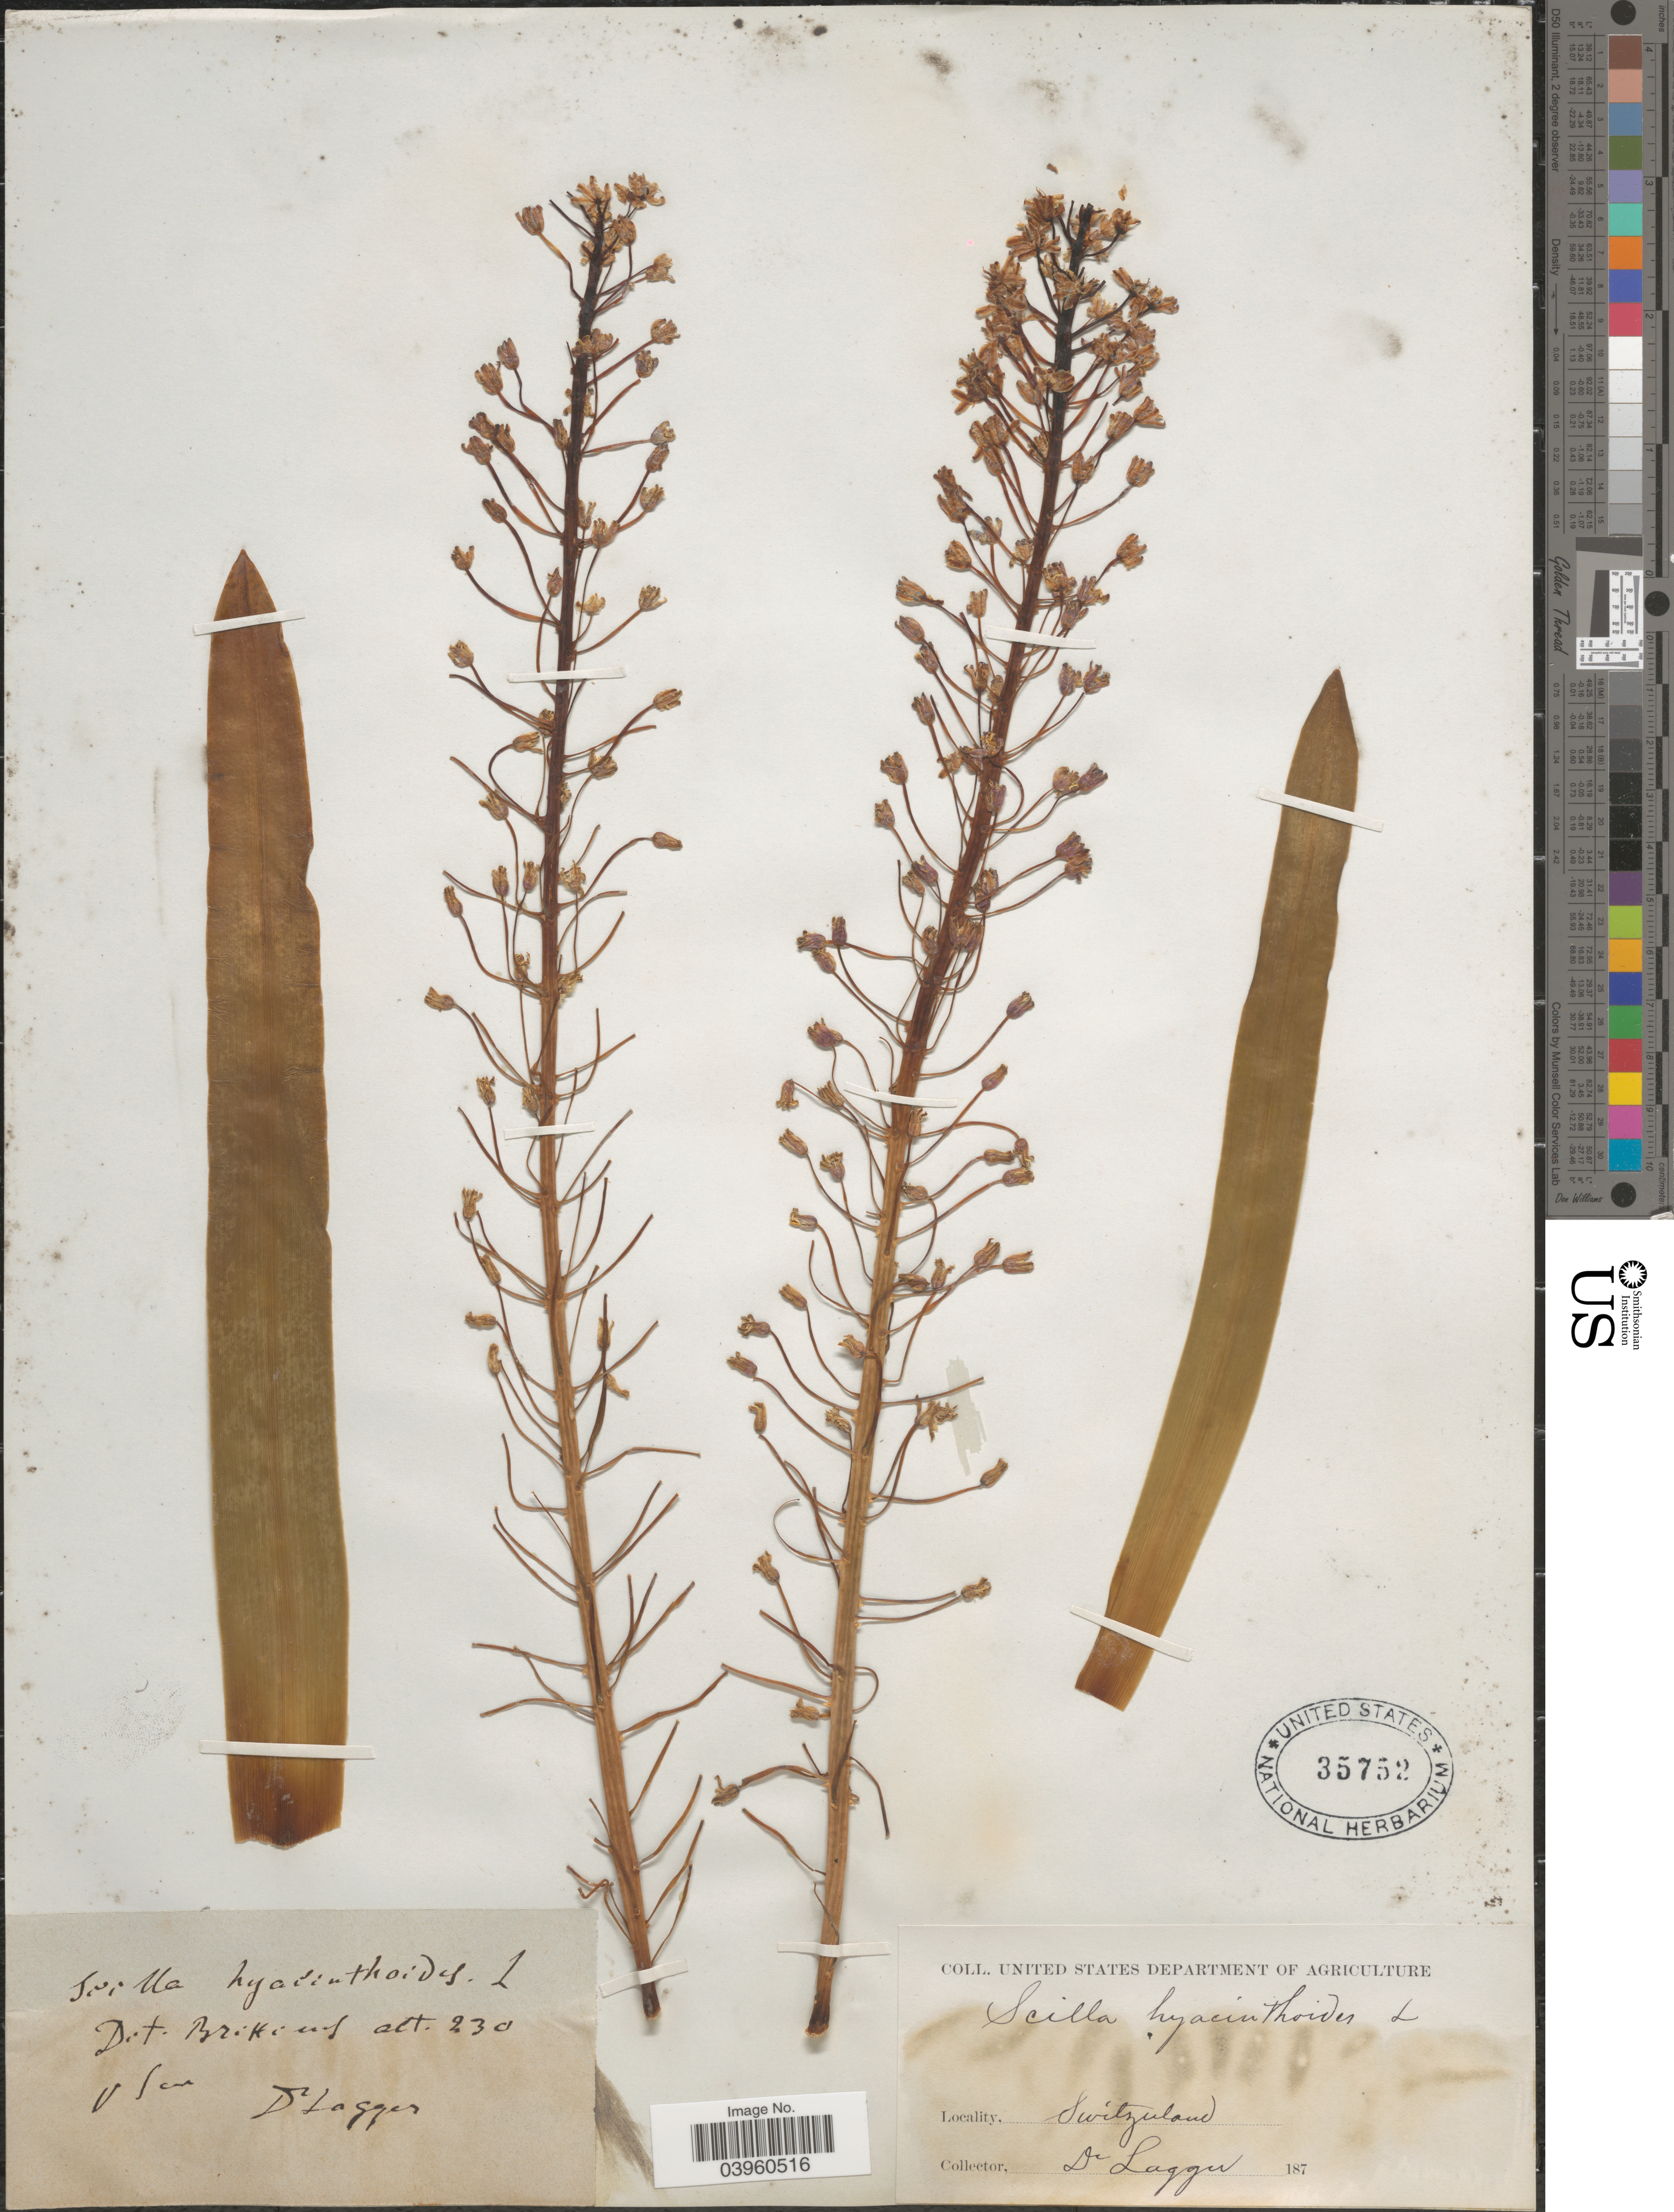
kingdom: Plantae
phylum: Tracheophyta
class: Liliopsida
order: Asparagales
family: Asparagaceae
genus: Scilla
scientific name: Scilla hyacinthoides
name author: L.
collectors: F. J. Lagger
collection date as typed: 187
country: Switzerland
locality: Dit. Brittius.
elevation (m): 70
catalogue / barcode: US 35752